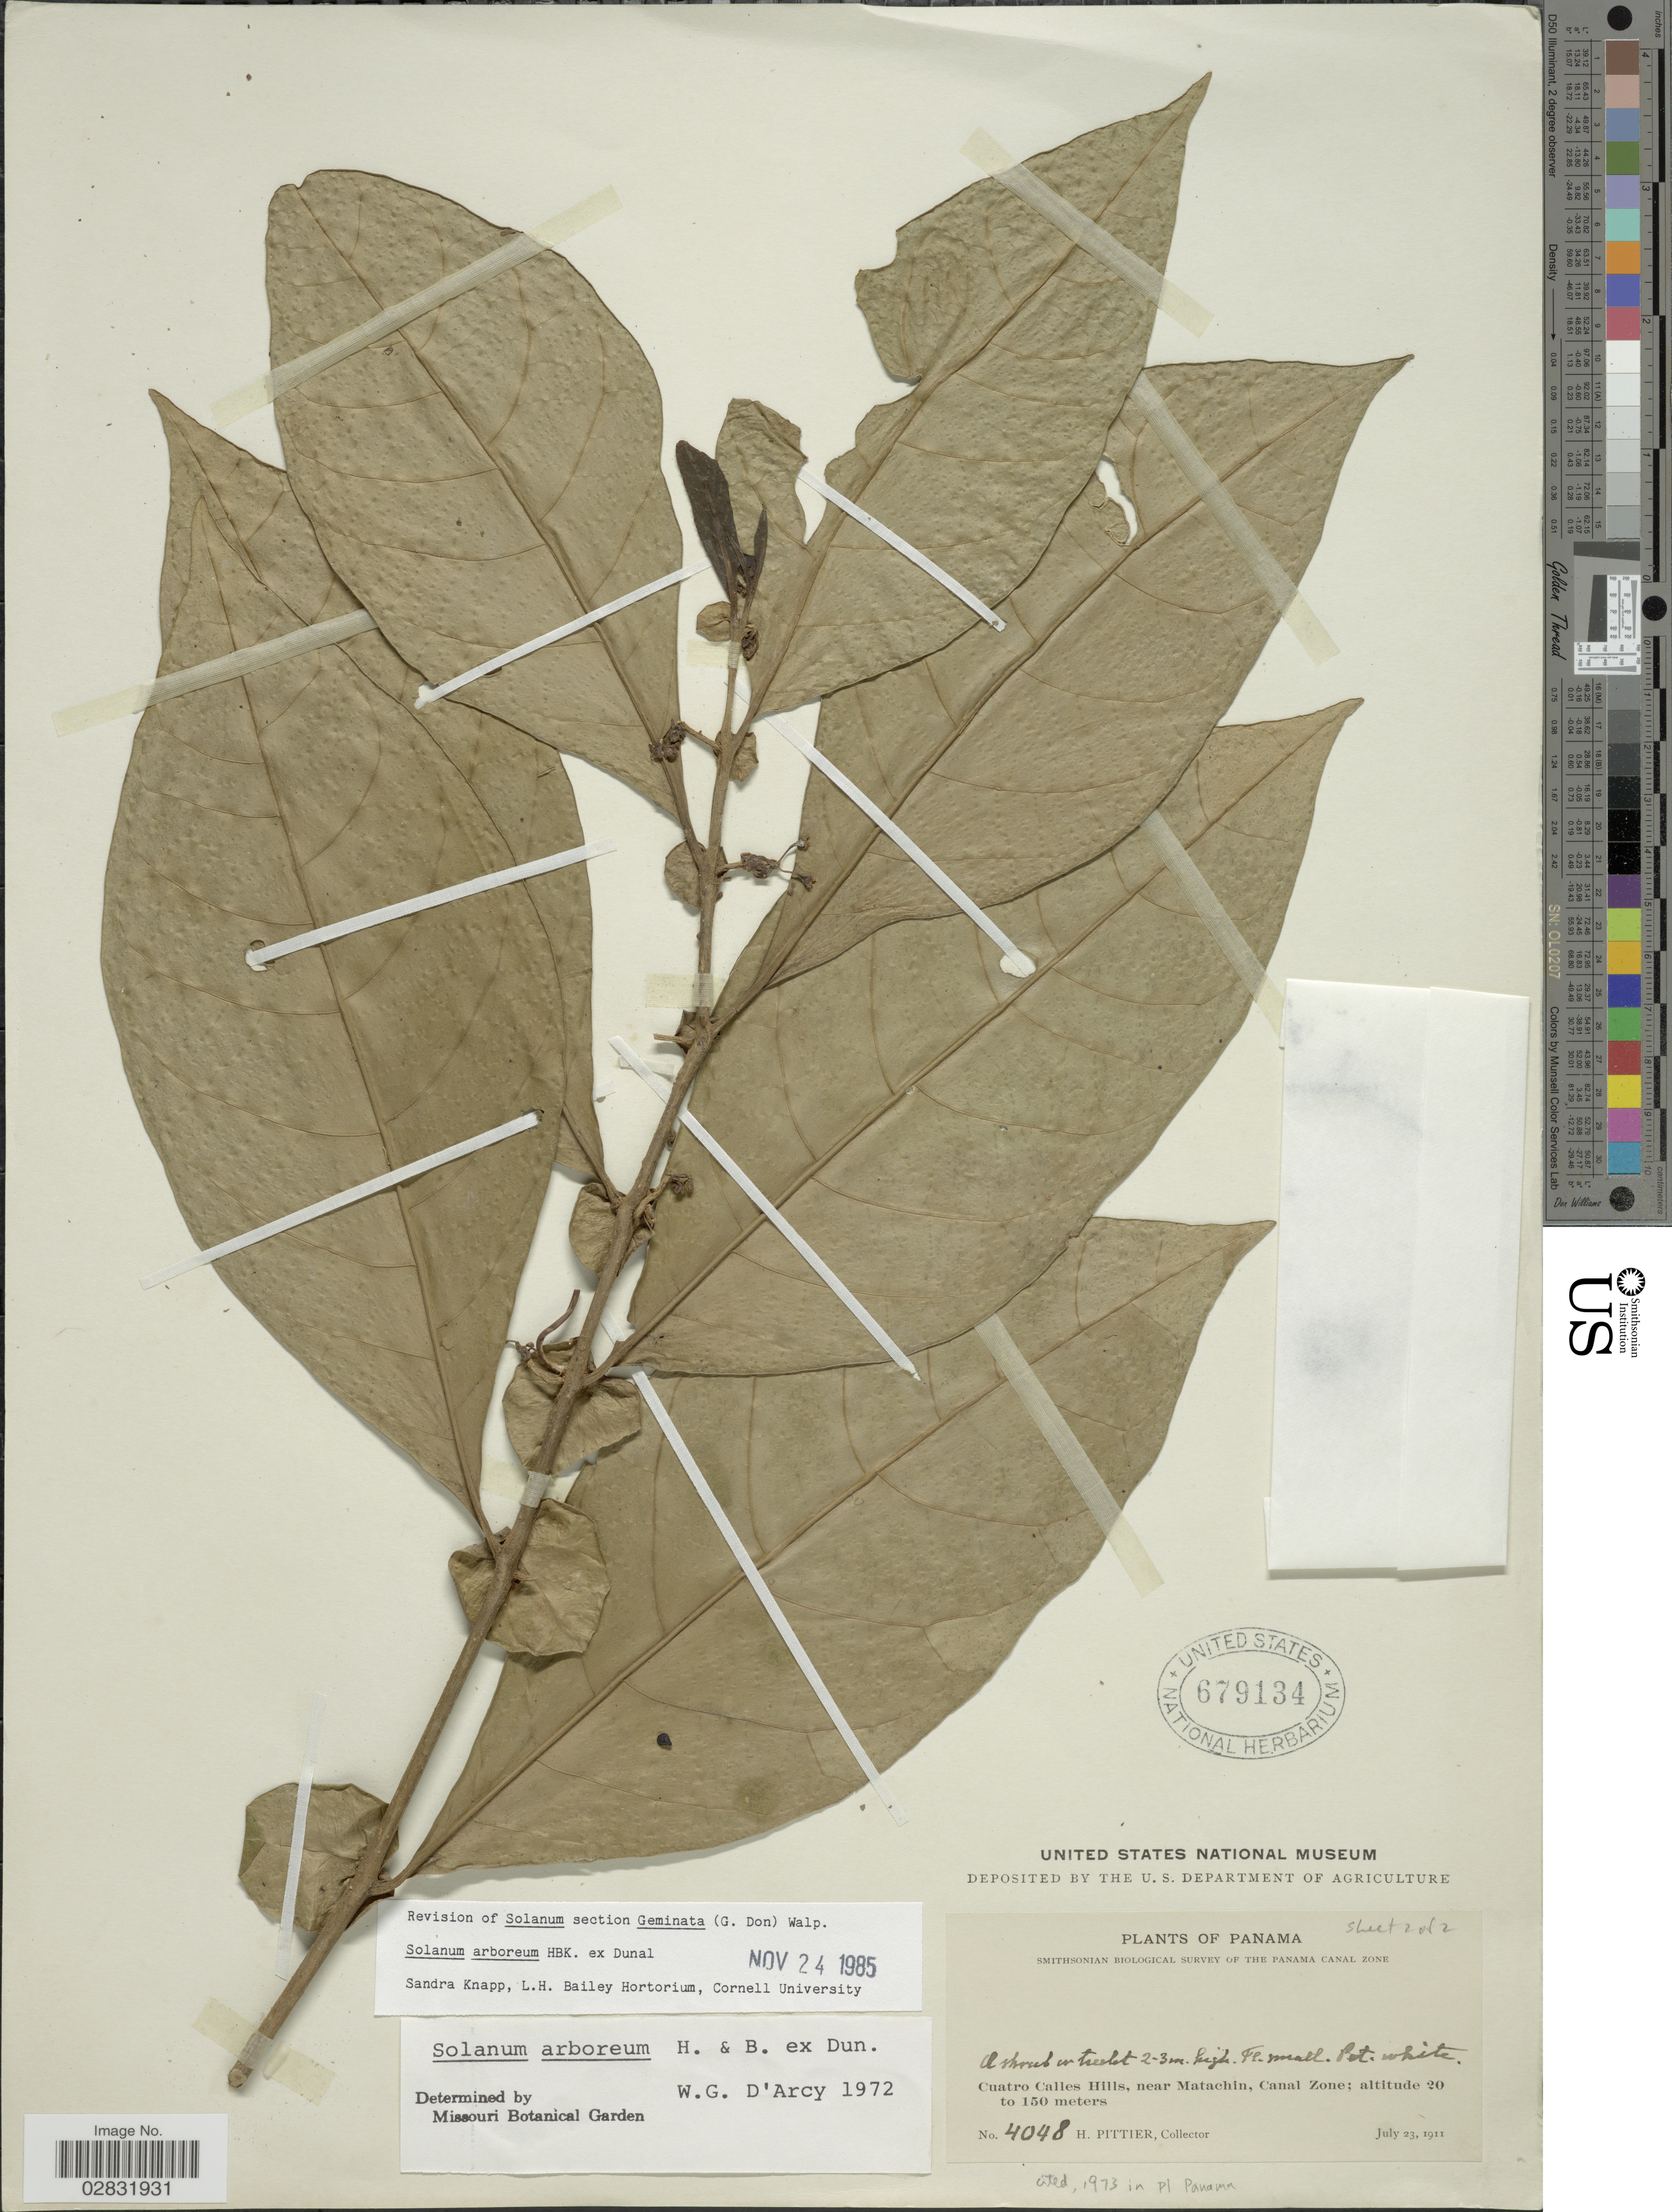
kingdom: Plantae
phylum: Tracheophyta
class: Magnoliopsida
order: Solanales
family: Solanaceae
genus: Solanum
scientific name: Solanum arboreum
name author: Dunal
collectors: H. F. Pittier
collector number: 4048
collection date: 1911-07-23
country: Panama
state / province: Colón / Panamá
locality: Cuatro Calles Hills, near Matachin, Canal Zone.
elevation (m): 20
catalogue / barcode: US 679134